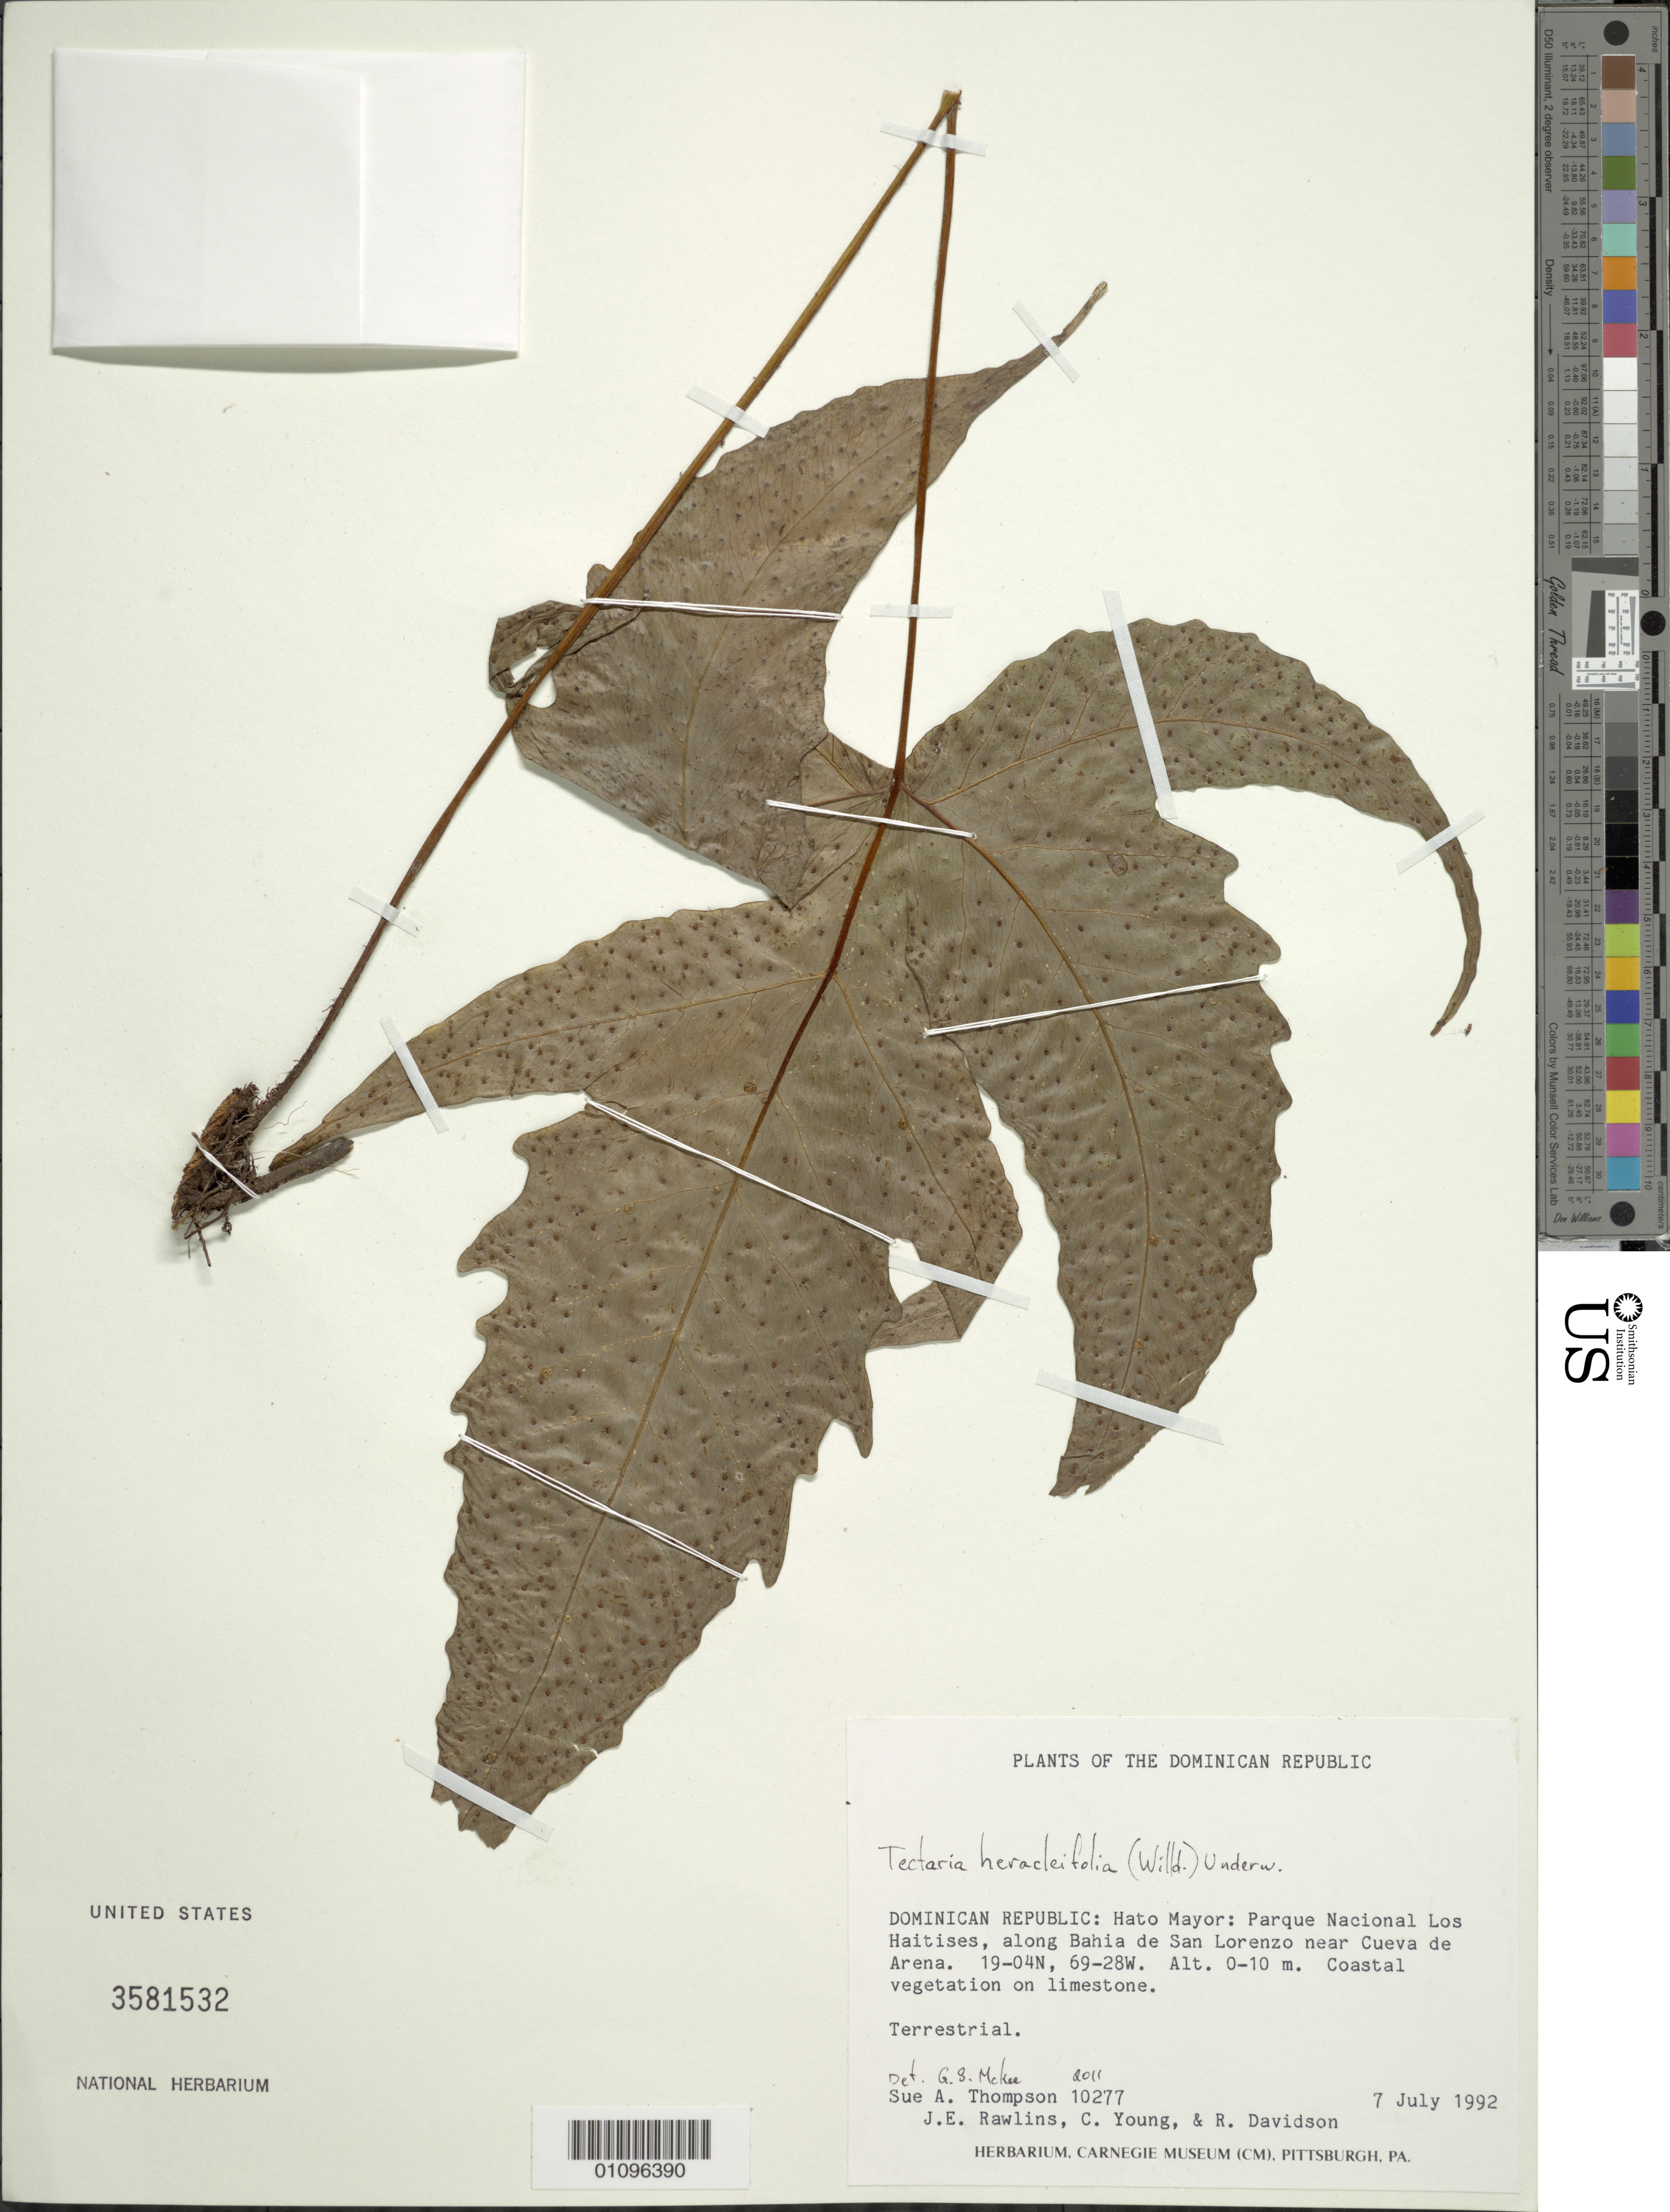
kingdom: Plantae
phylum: Tracheophyta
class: Polypodiopsida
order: Polypodiales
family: Tectariaceae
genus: Tectaria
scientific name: Tectaria heracleifolia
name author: (Willd.) Underw.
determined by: McKee, G. S., (US), NMNH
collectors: S. A. Thompson, J. Rawlins, C. Young & R. Davidson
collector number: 10277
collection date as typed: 07 Jul 1992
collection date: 1992-07-07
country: Dominican Republic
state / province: Hato Mayor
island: Hispaniola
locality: Parque Nacional Los Haitises, along Bahia de San Lorenzo near Cueva de Arena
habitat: Coastal vegetation on limestone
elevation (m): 0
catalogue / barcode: US 3581532